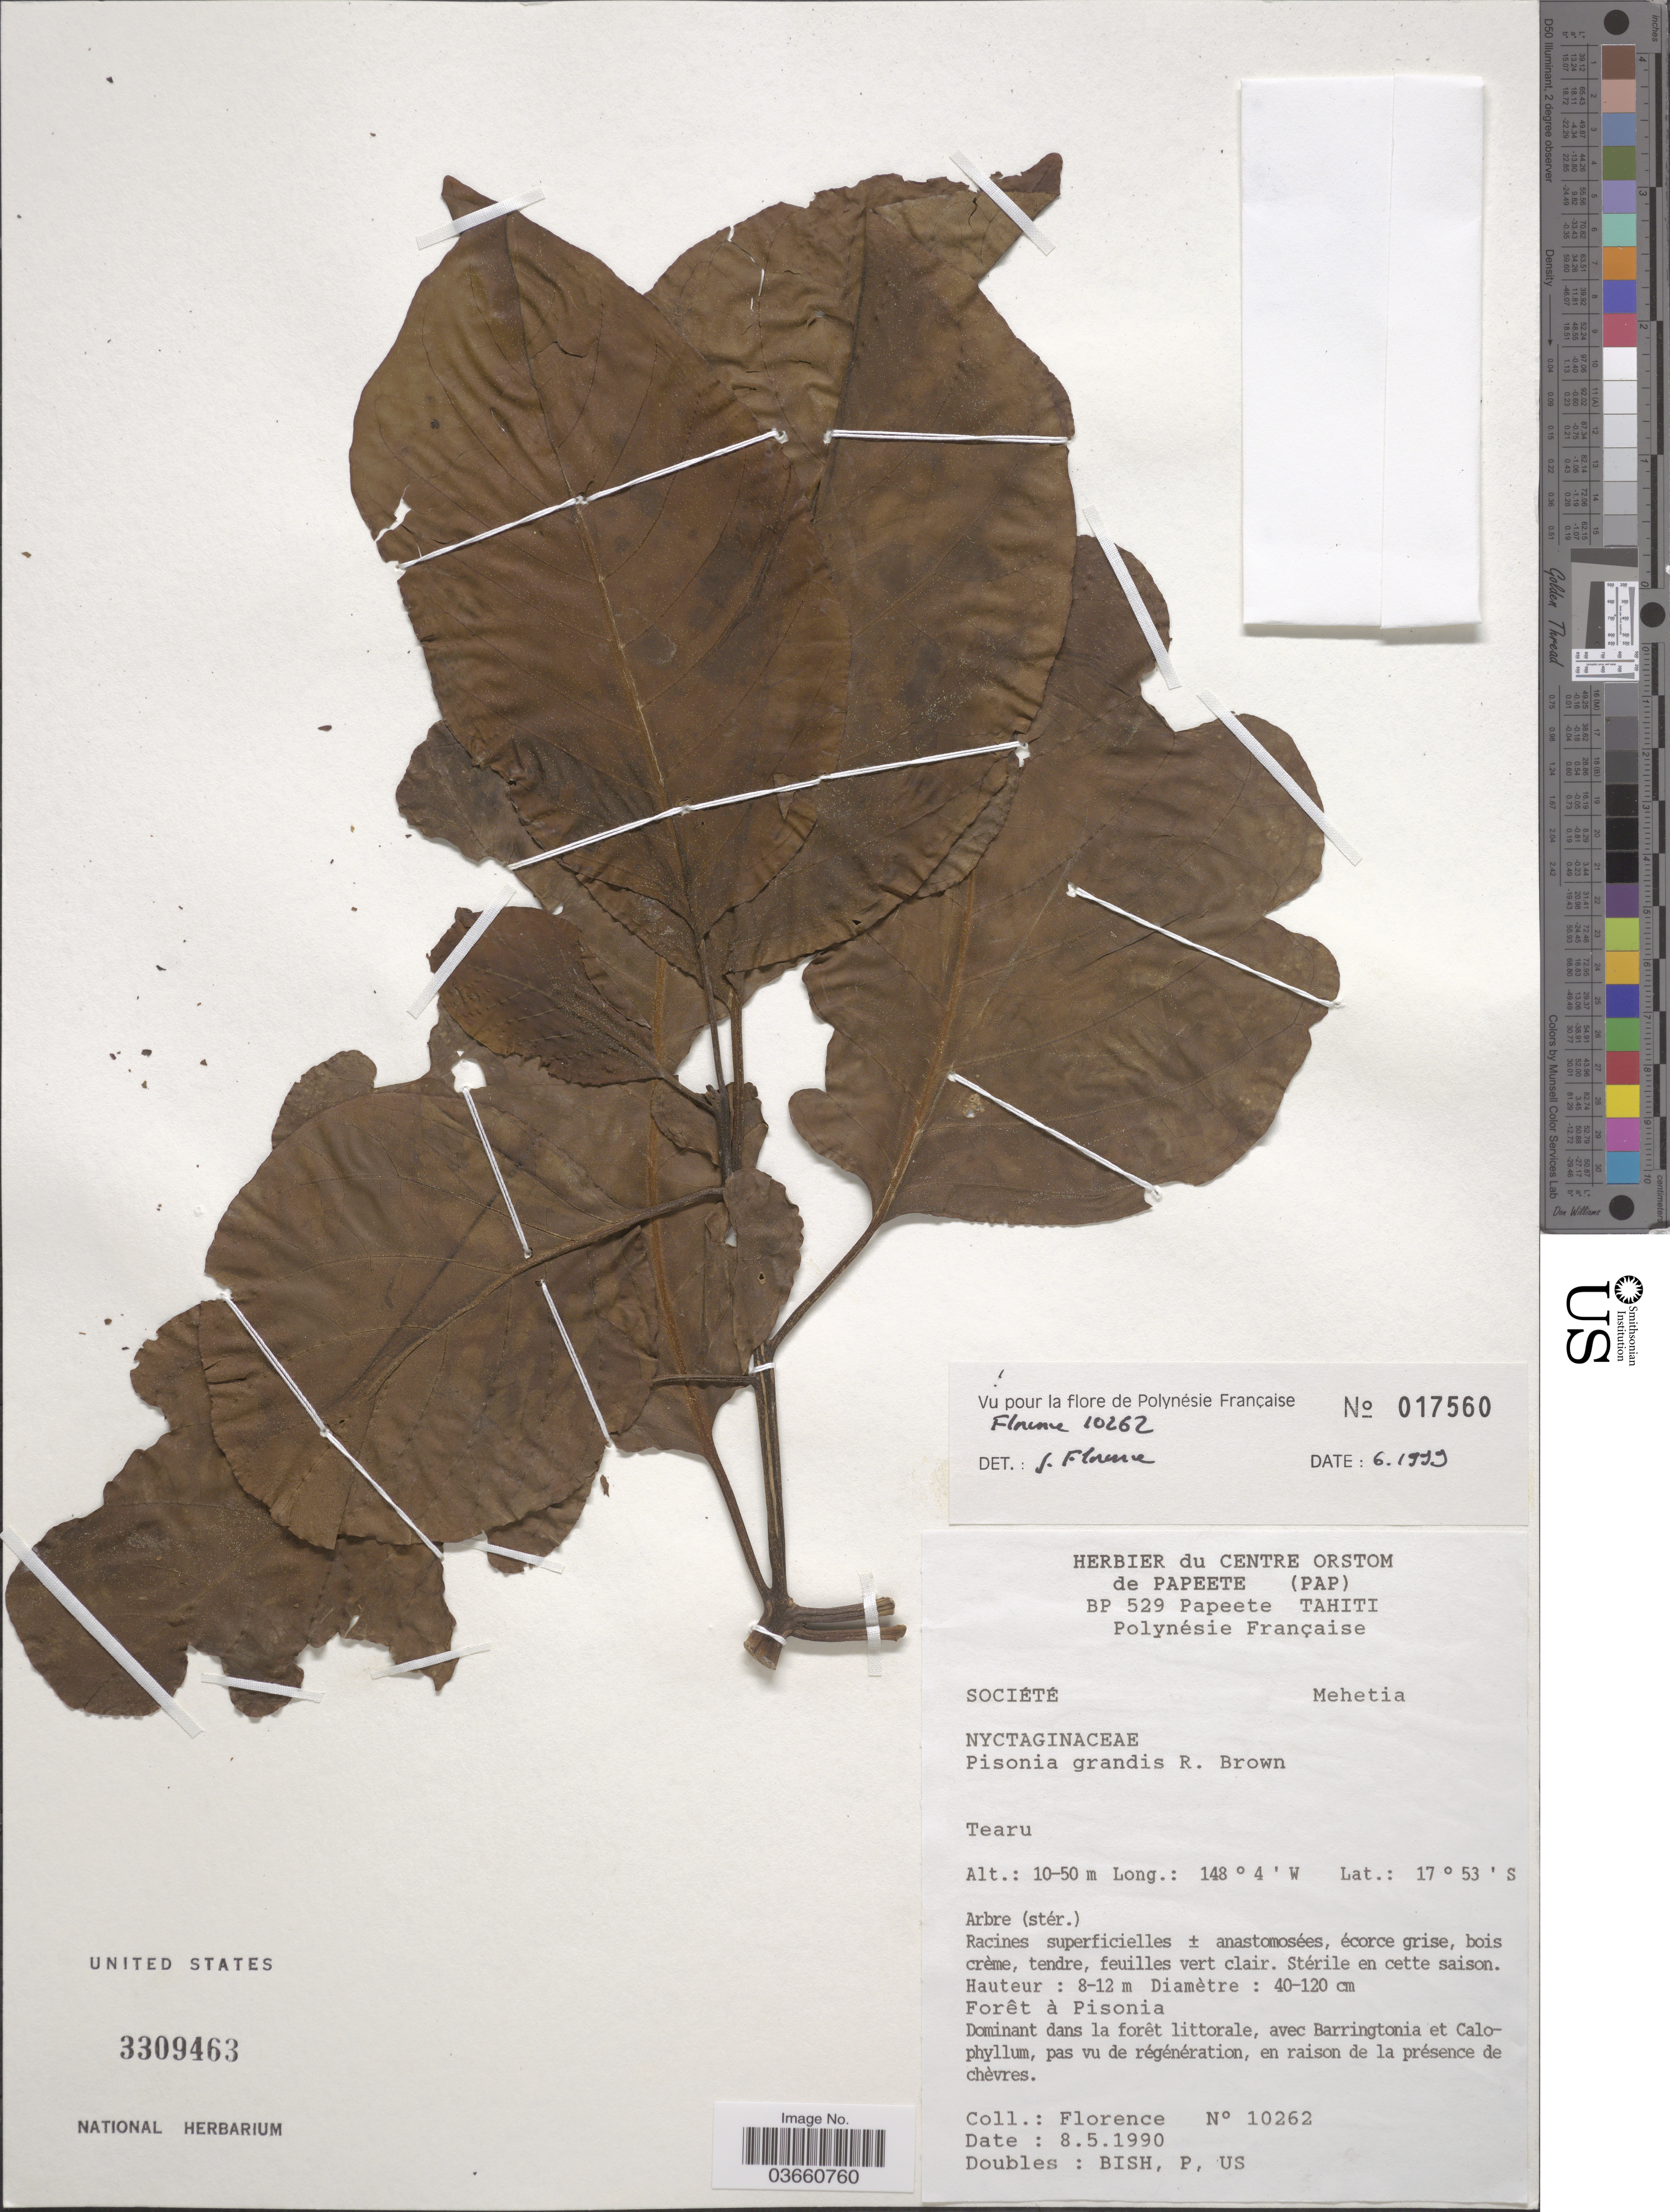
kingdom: Plantae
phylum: Tracheophyta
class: Magnoliopsida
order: Caryophyllales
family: Nyctaginaceae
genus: Pisonia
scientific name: Pisonia grandis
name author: R. Br.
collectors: -. Florence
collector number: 10262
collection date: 1990-05-08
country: French Polynesia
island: Mehetia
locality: Société. Mehetia. Tearu.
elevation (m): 10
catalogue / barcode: US 3309463